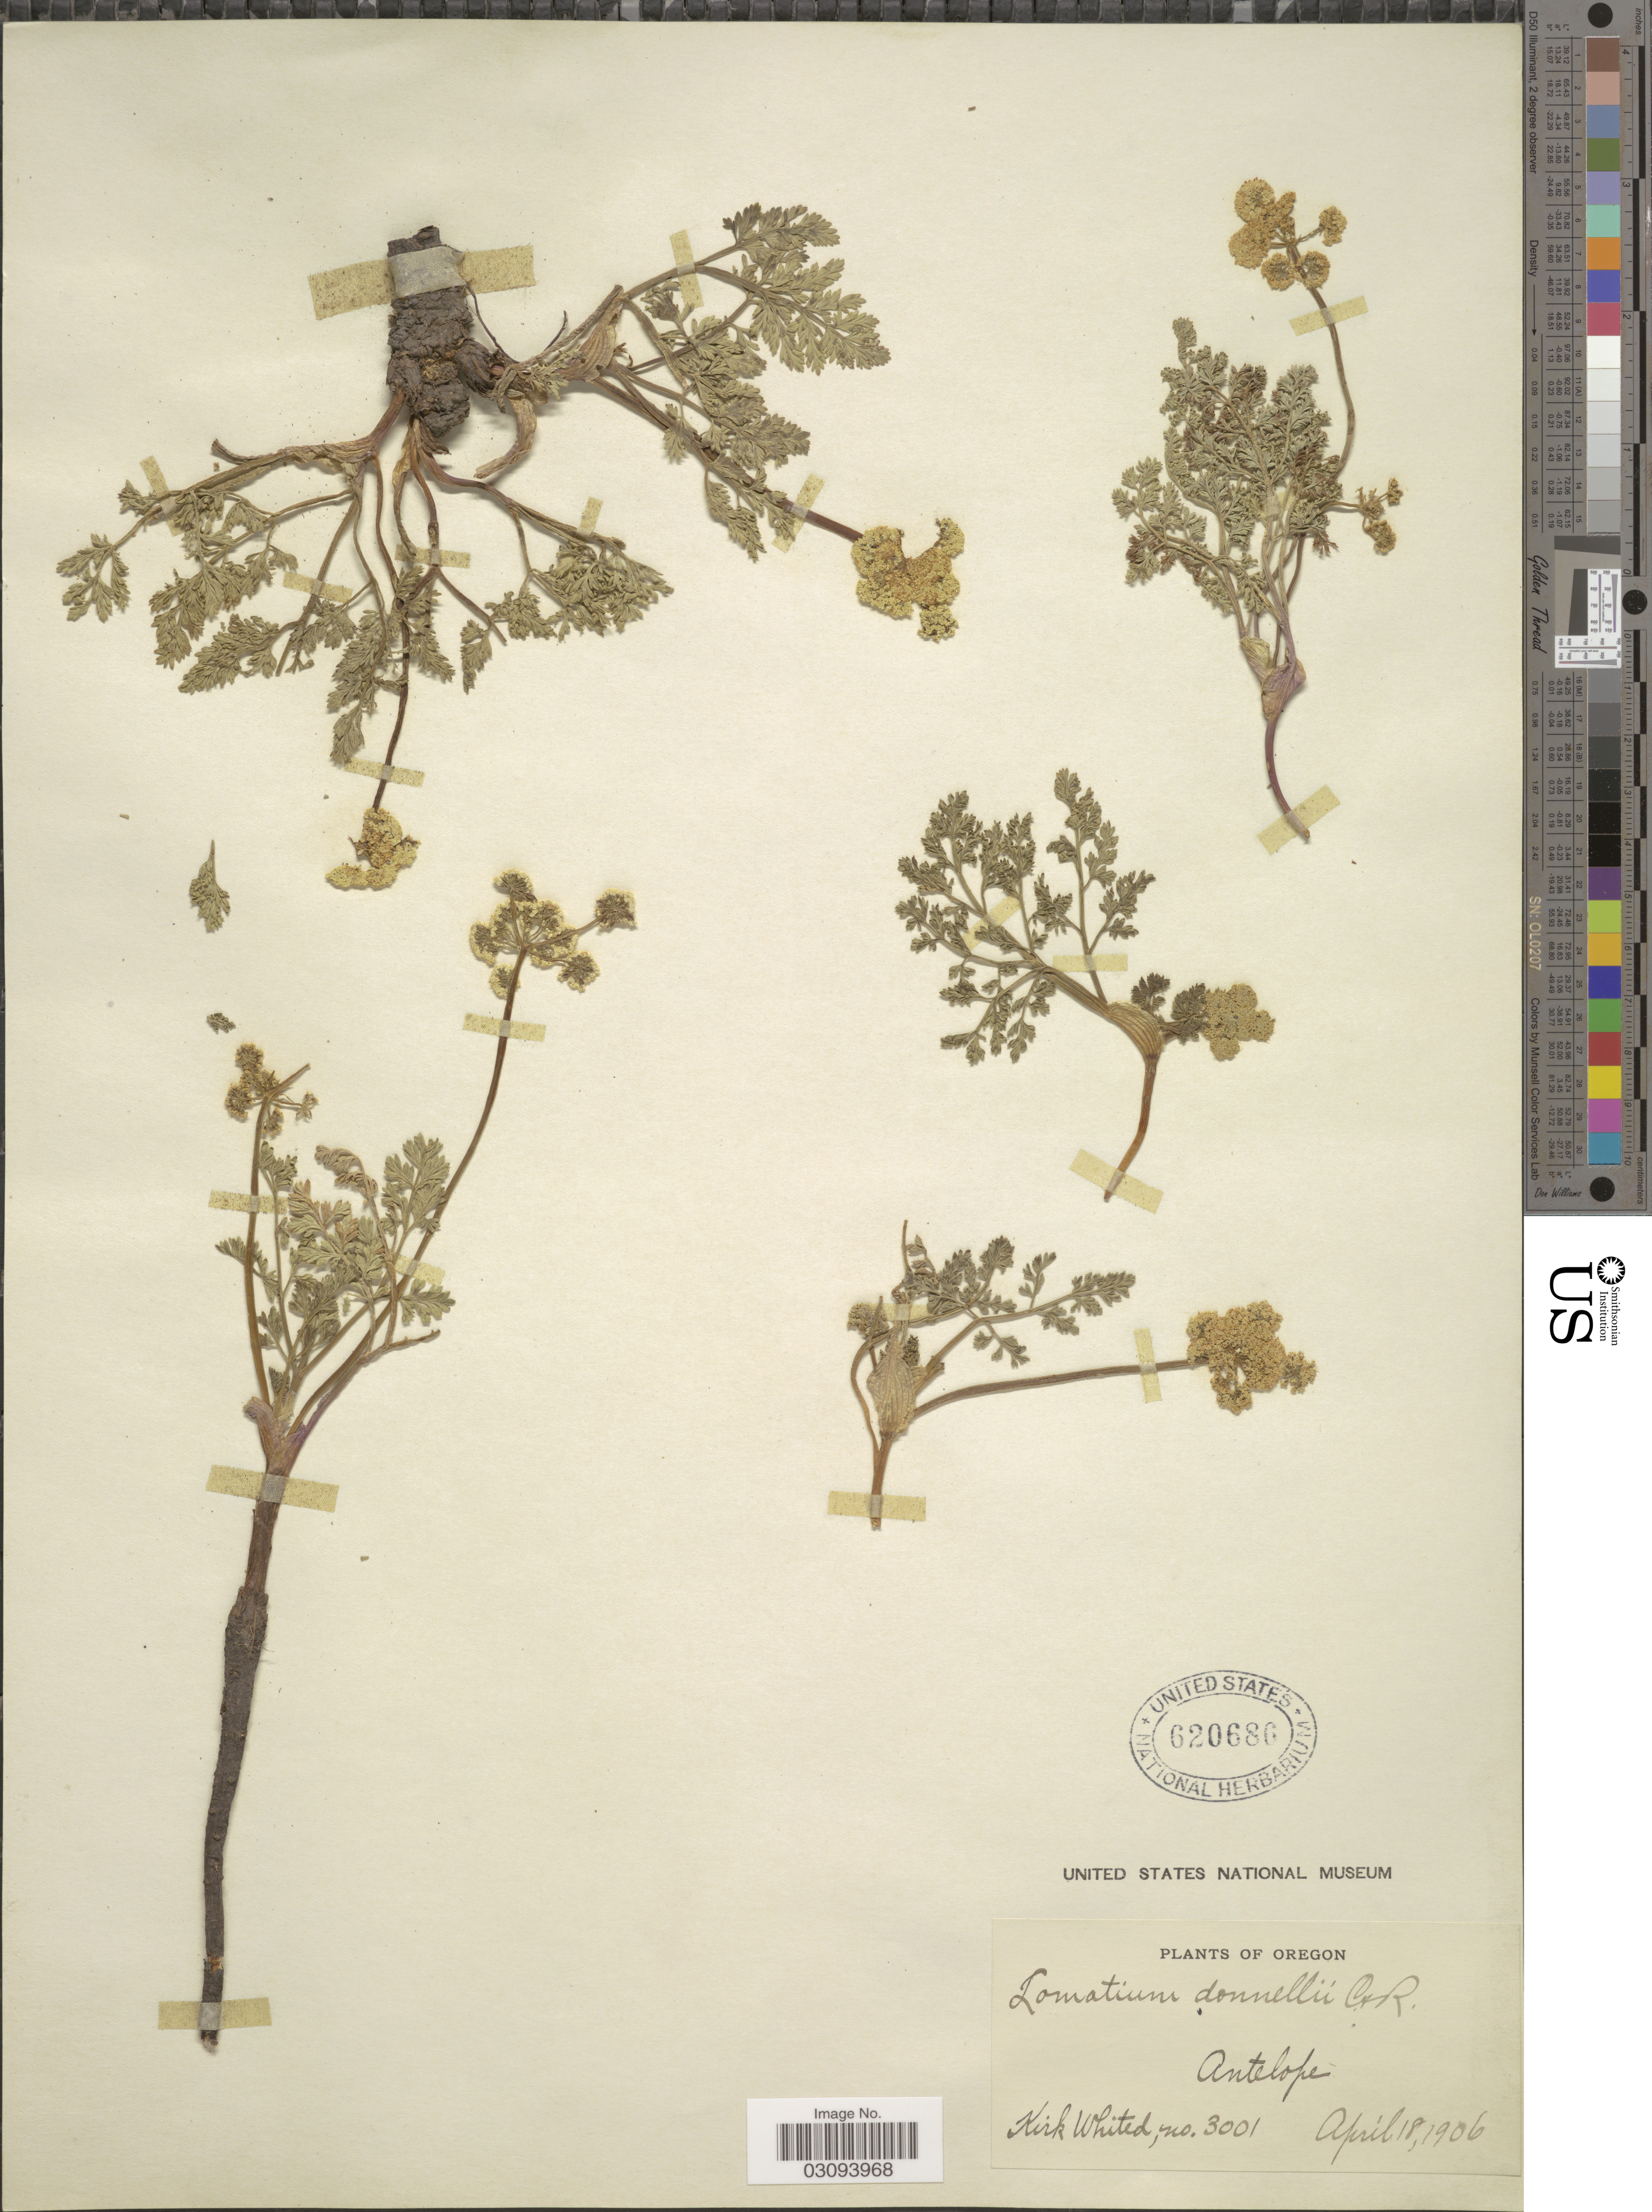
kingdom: Plantae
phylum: Tracheophyta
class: Magnoliopsida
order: Apiales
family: Apiaceae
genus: Lomatium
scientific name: Lomatium donnellii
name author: (J.M. Coult. & Rose) J.M. Coult. & Rose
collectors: K. Whited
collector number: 3001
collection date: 1906-04-18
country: United States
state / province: Oregon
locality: Antelope.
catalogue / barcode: US 620686